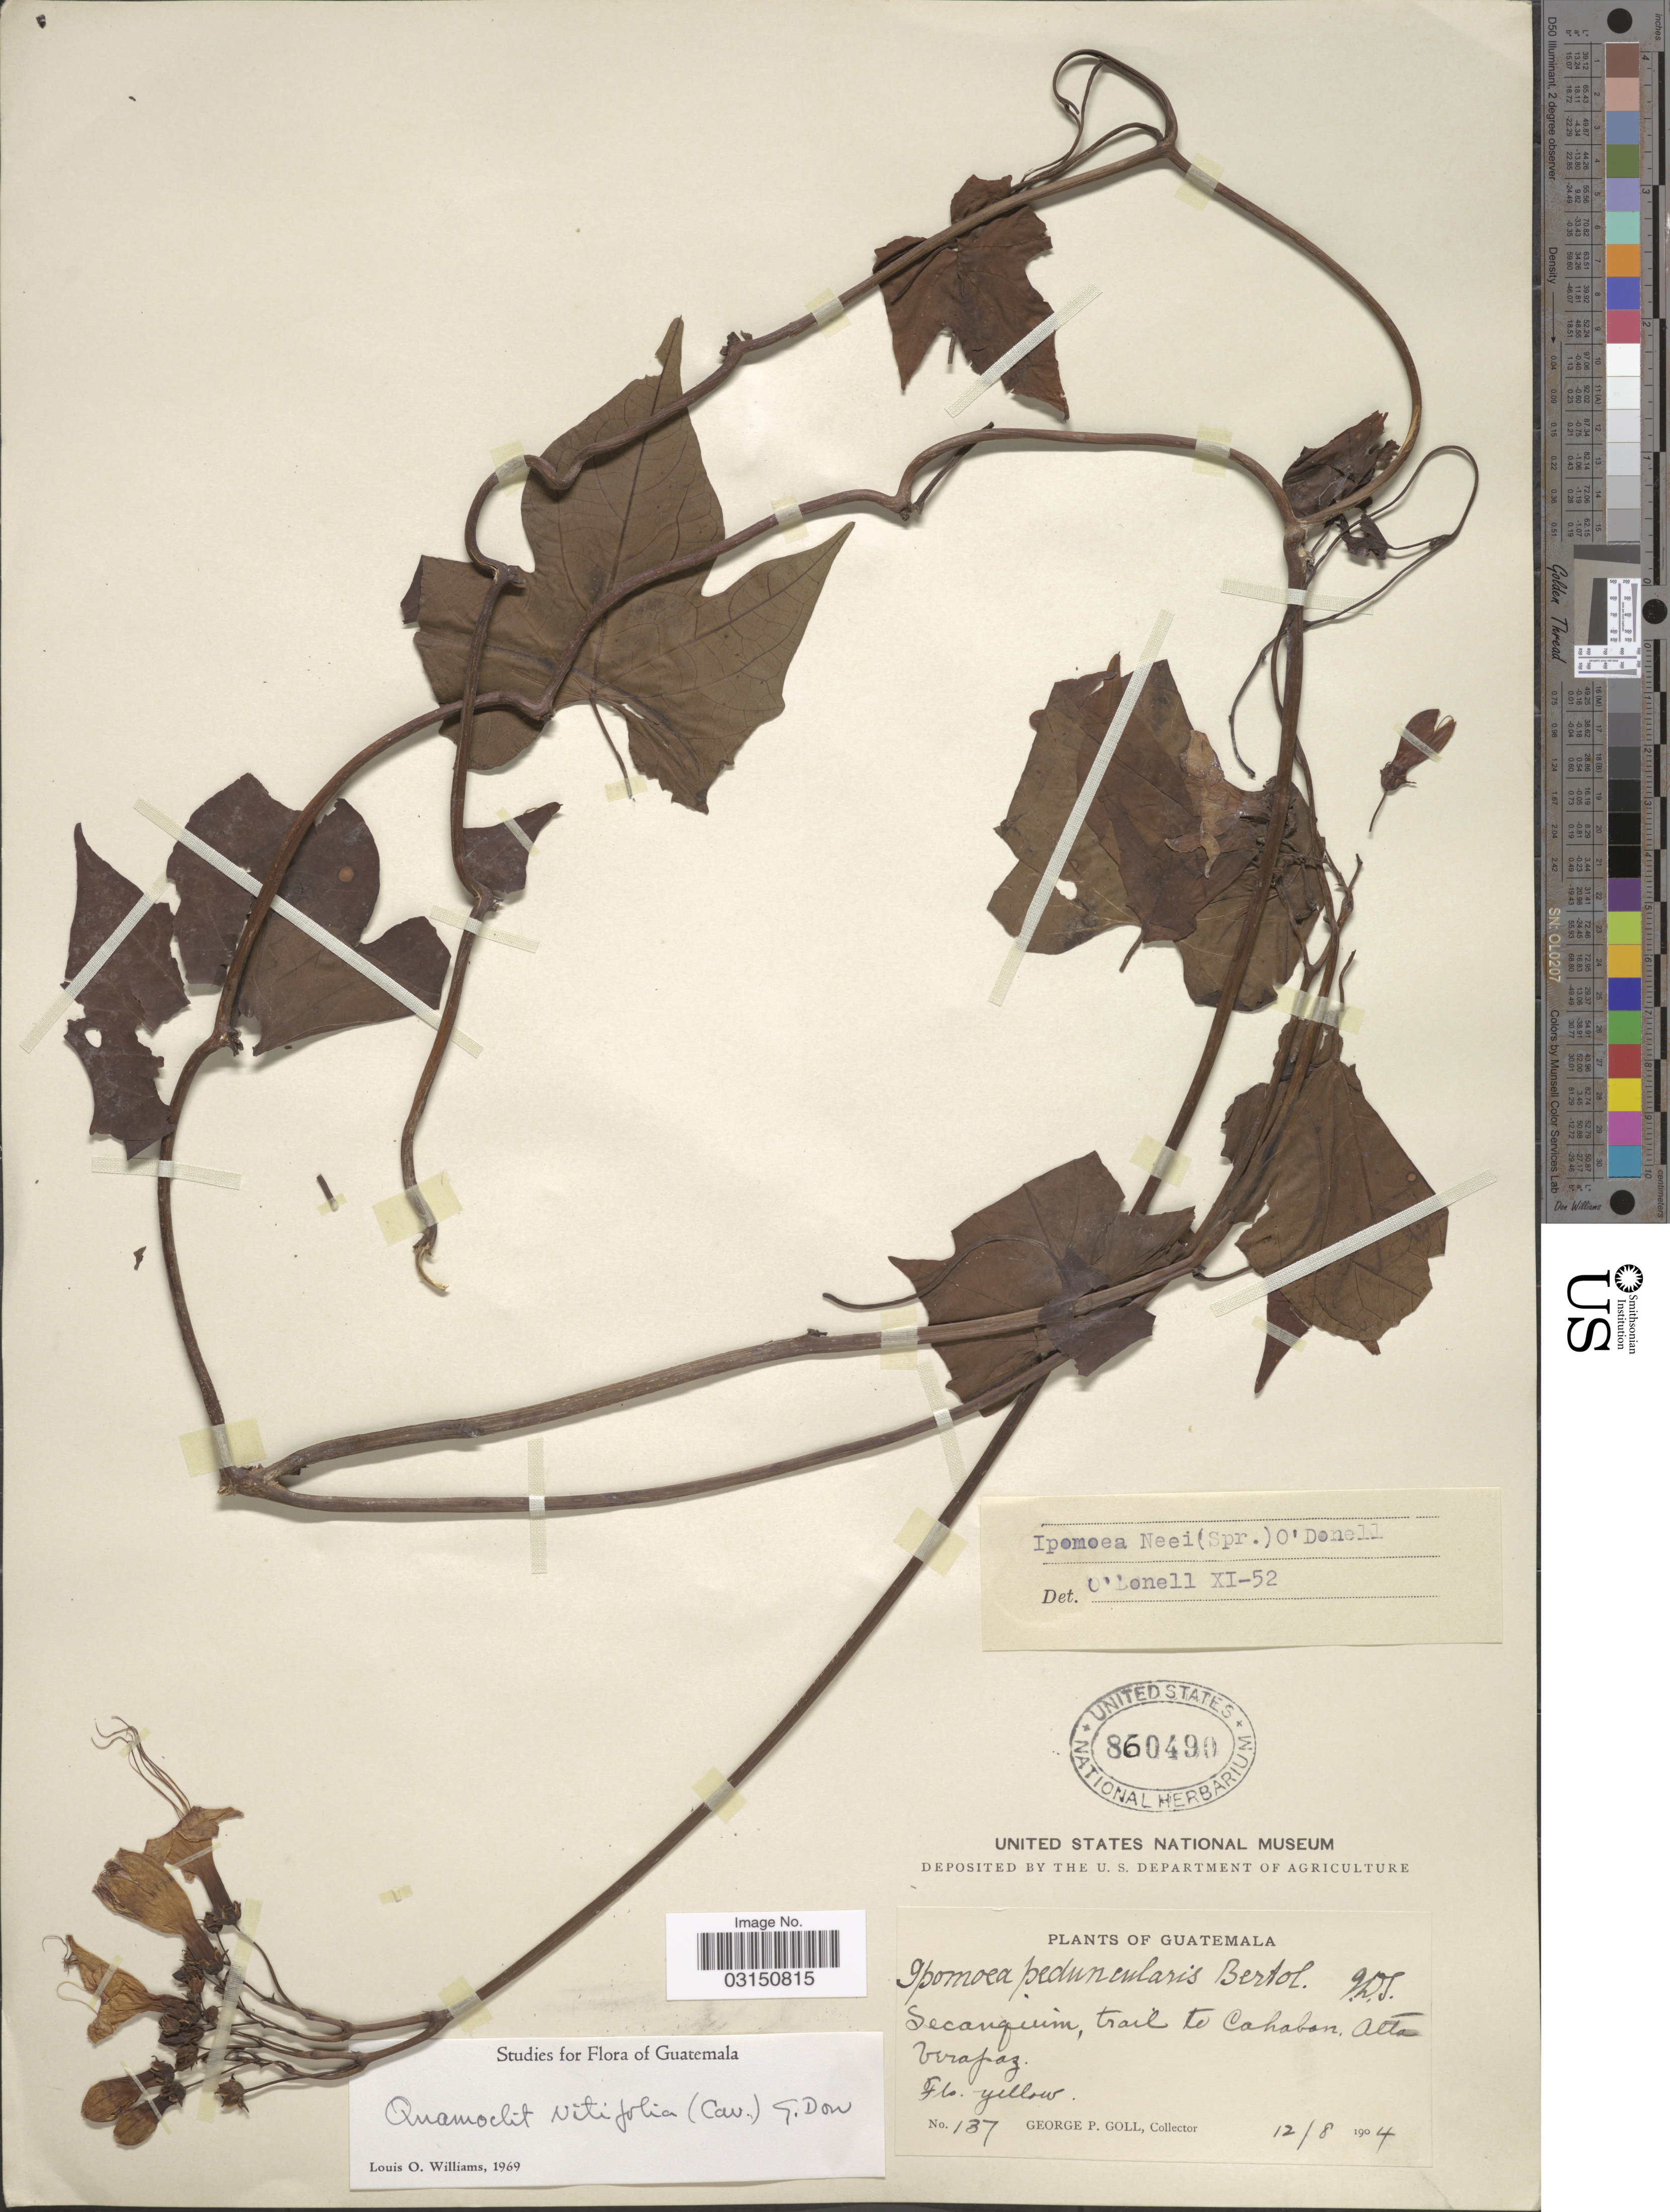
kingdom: Plantae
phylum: Tracheophyta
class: Magnoliopsida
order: Solanales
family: Convolvulaceae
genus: Ipomoea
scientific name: Ipomoea neei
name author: (Spreng.) O'Donell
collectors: G. Poll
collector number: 137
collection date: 1904-08-12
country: Guatemala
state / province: Alta Verapaz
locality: Secanquim, trail to Cahaban.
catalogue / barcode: US 860490